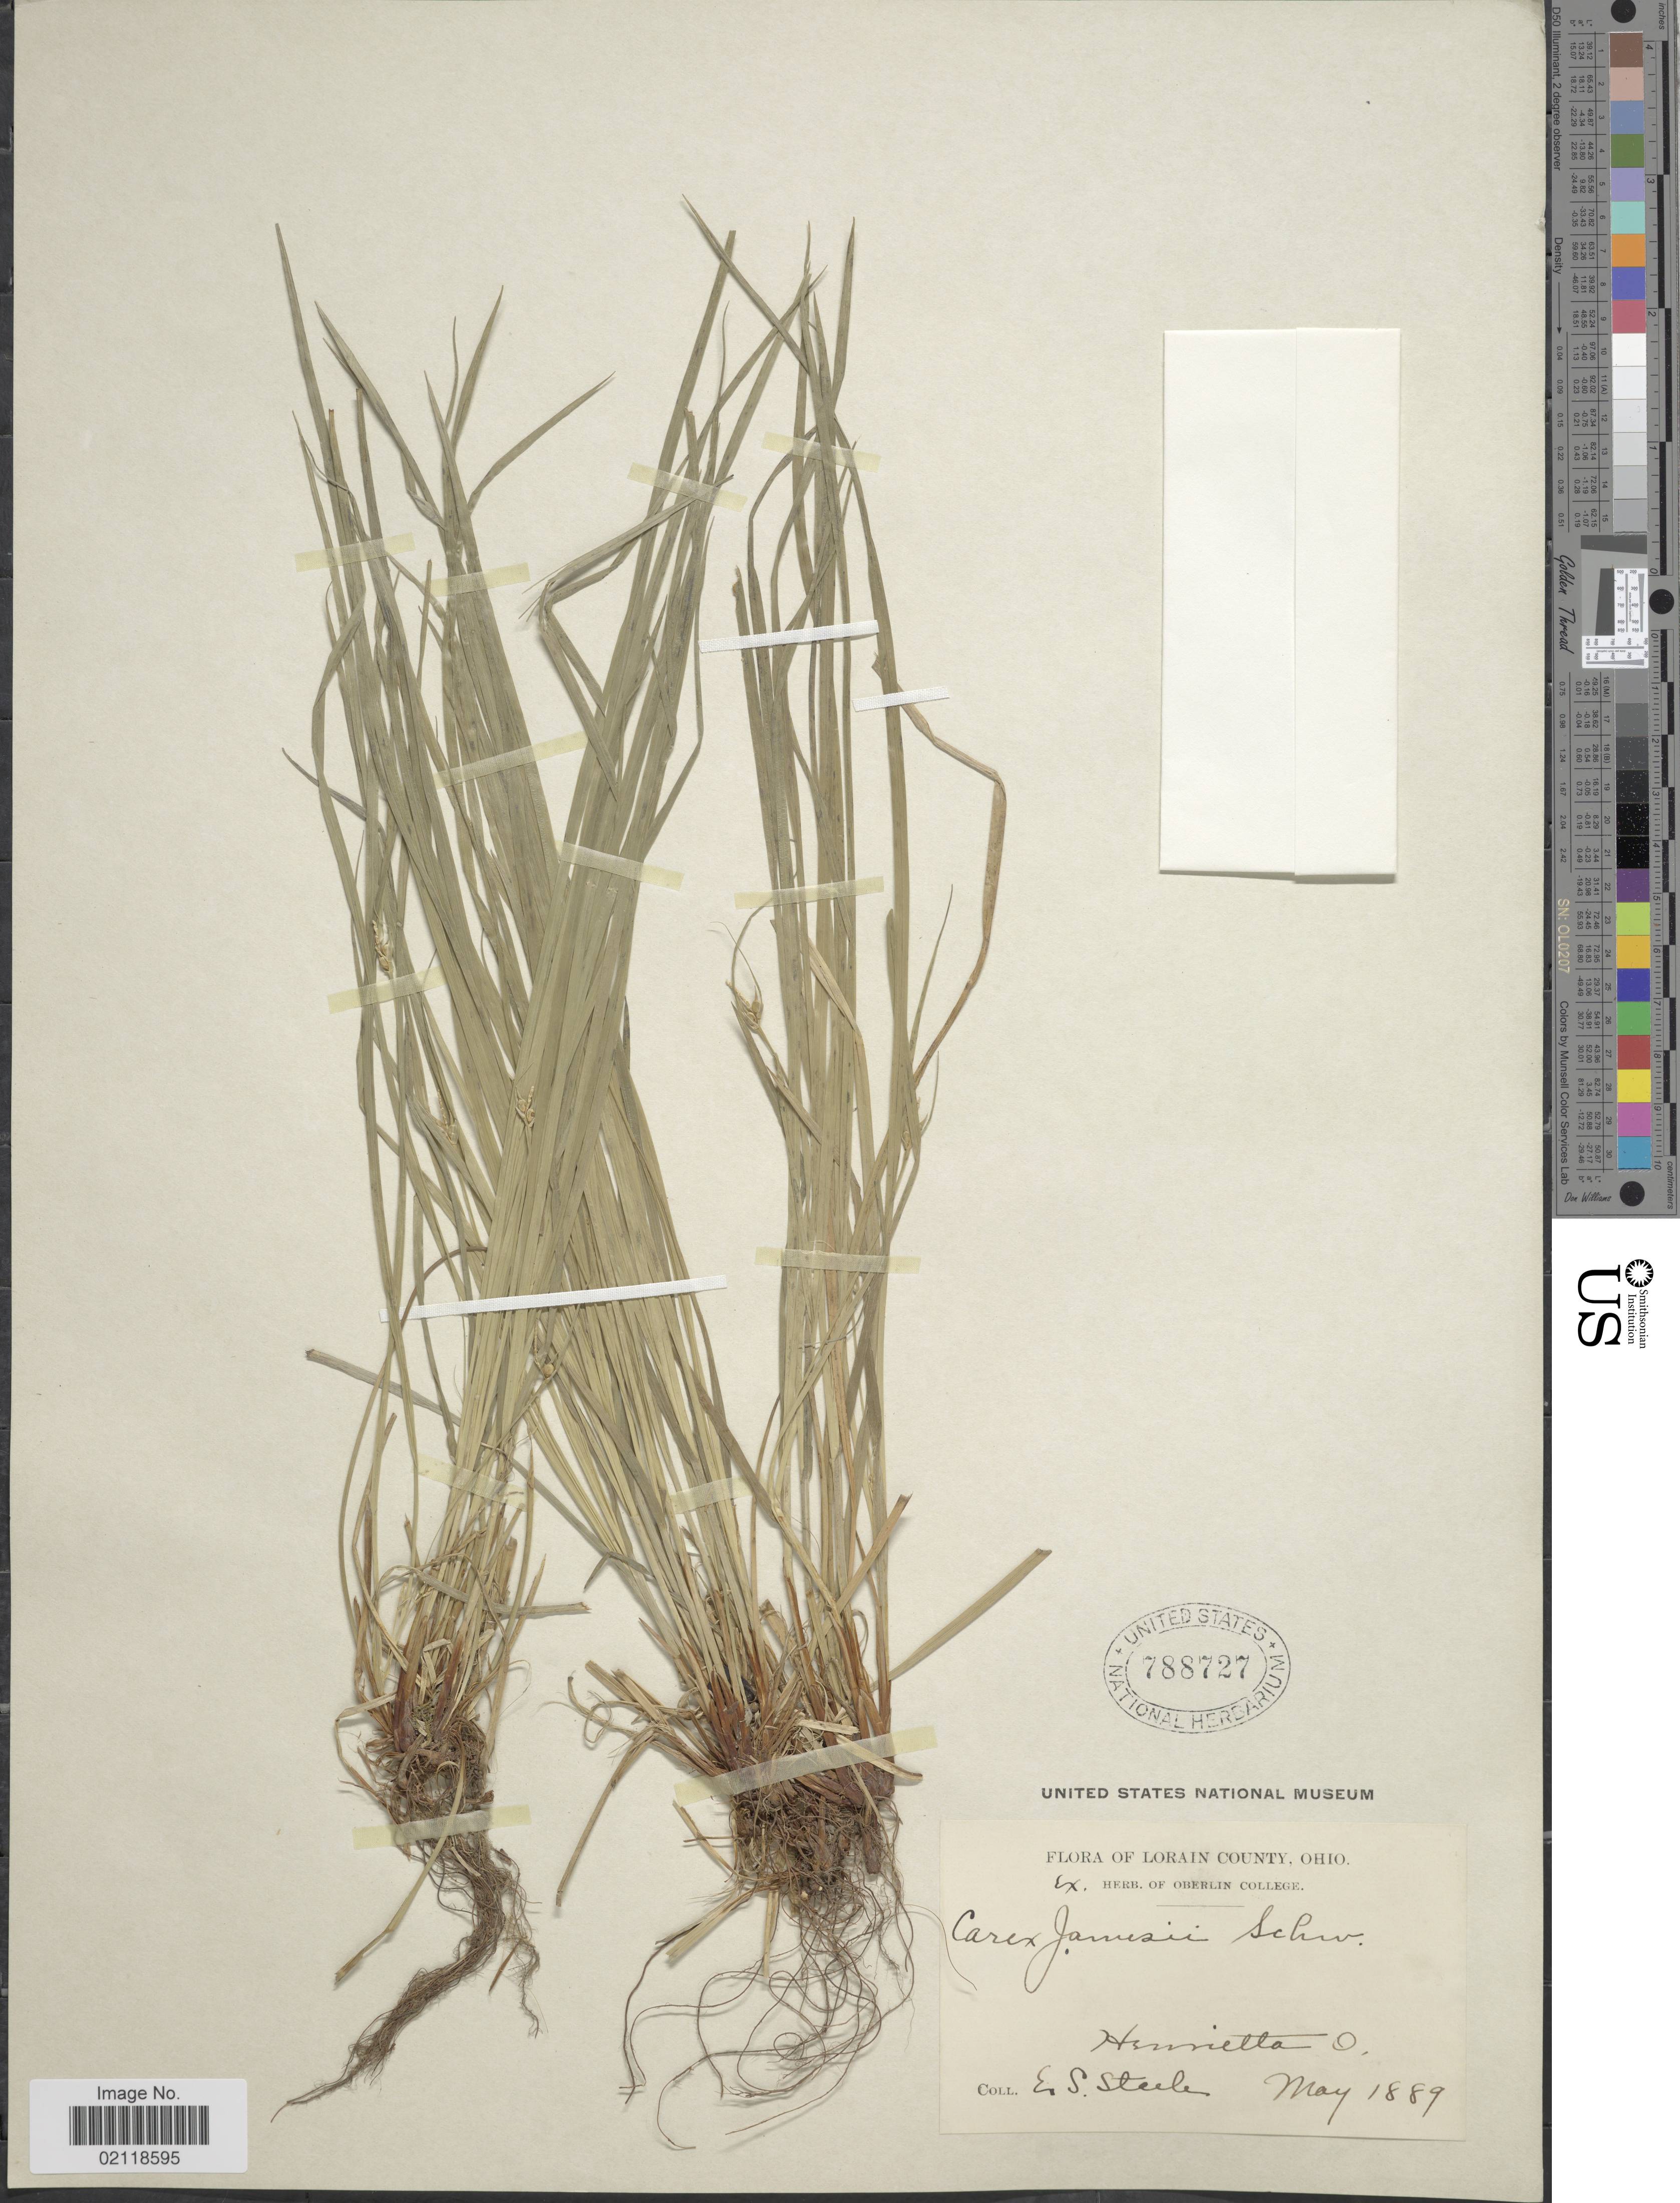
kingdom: Plantae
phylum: Tracheophyta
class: Liliopsida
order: Poales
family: Cyperaceae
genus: Carex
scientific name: Carex jamesii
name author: Schwein.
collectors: E. Steele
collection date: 1889-05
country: United States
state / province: Ohio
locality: Lorain County, Henrietta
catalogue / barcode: US 788727